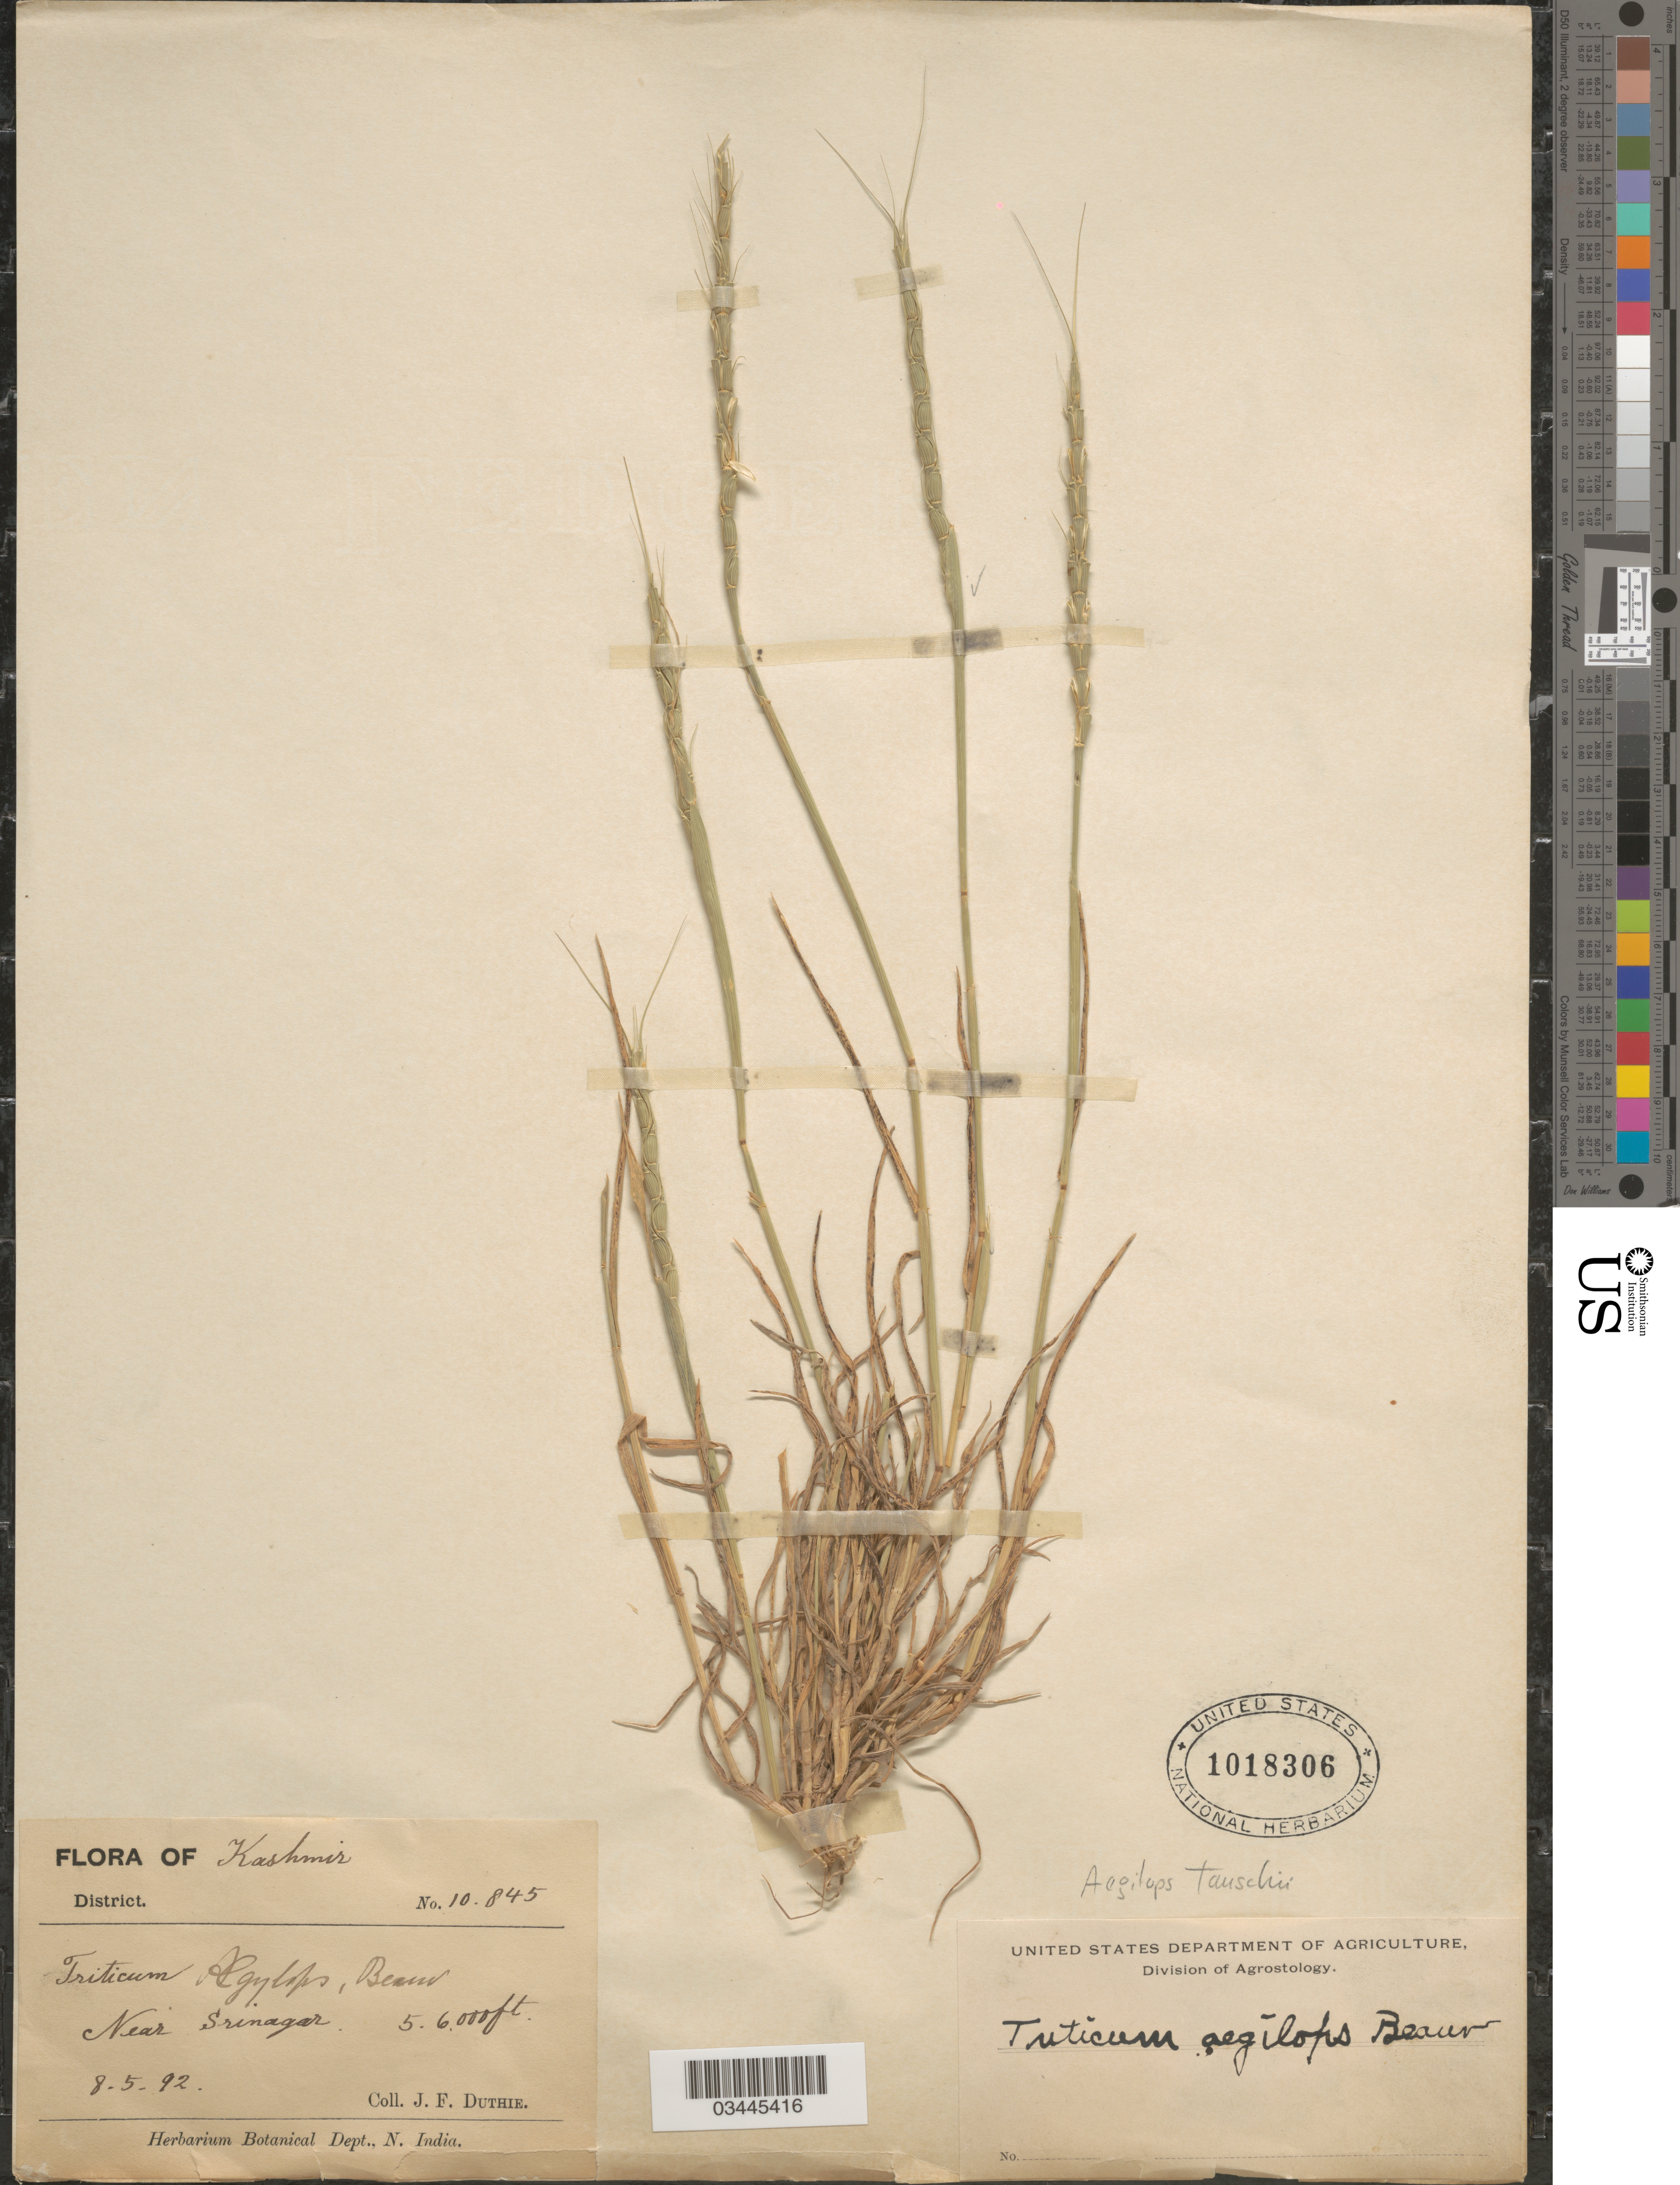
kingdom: Plantae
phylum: Tracheophyta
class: Liliopsida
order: Poales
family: Poaceae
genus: Aegilops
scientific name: Aegilops tauschii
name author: Coss.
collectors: J. F. Duthie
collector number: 10845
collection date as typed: Transcribed d/m/y: 8/5/92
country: India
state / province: Jammu and Kashmir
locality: Kashmir. Near Srinagar.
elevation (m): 1524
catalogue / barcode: US 1018306